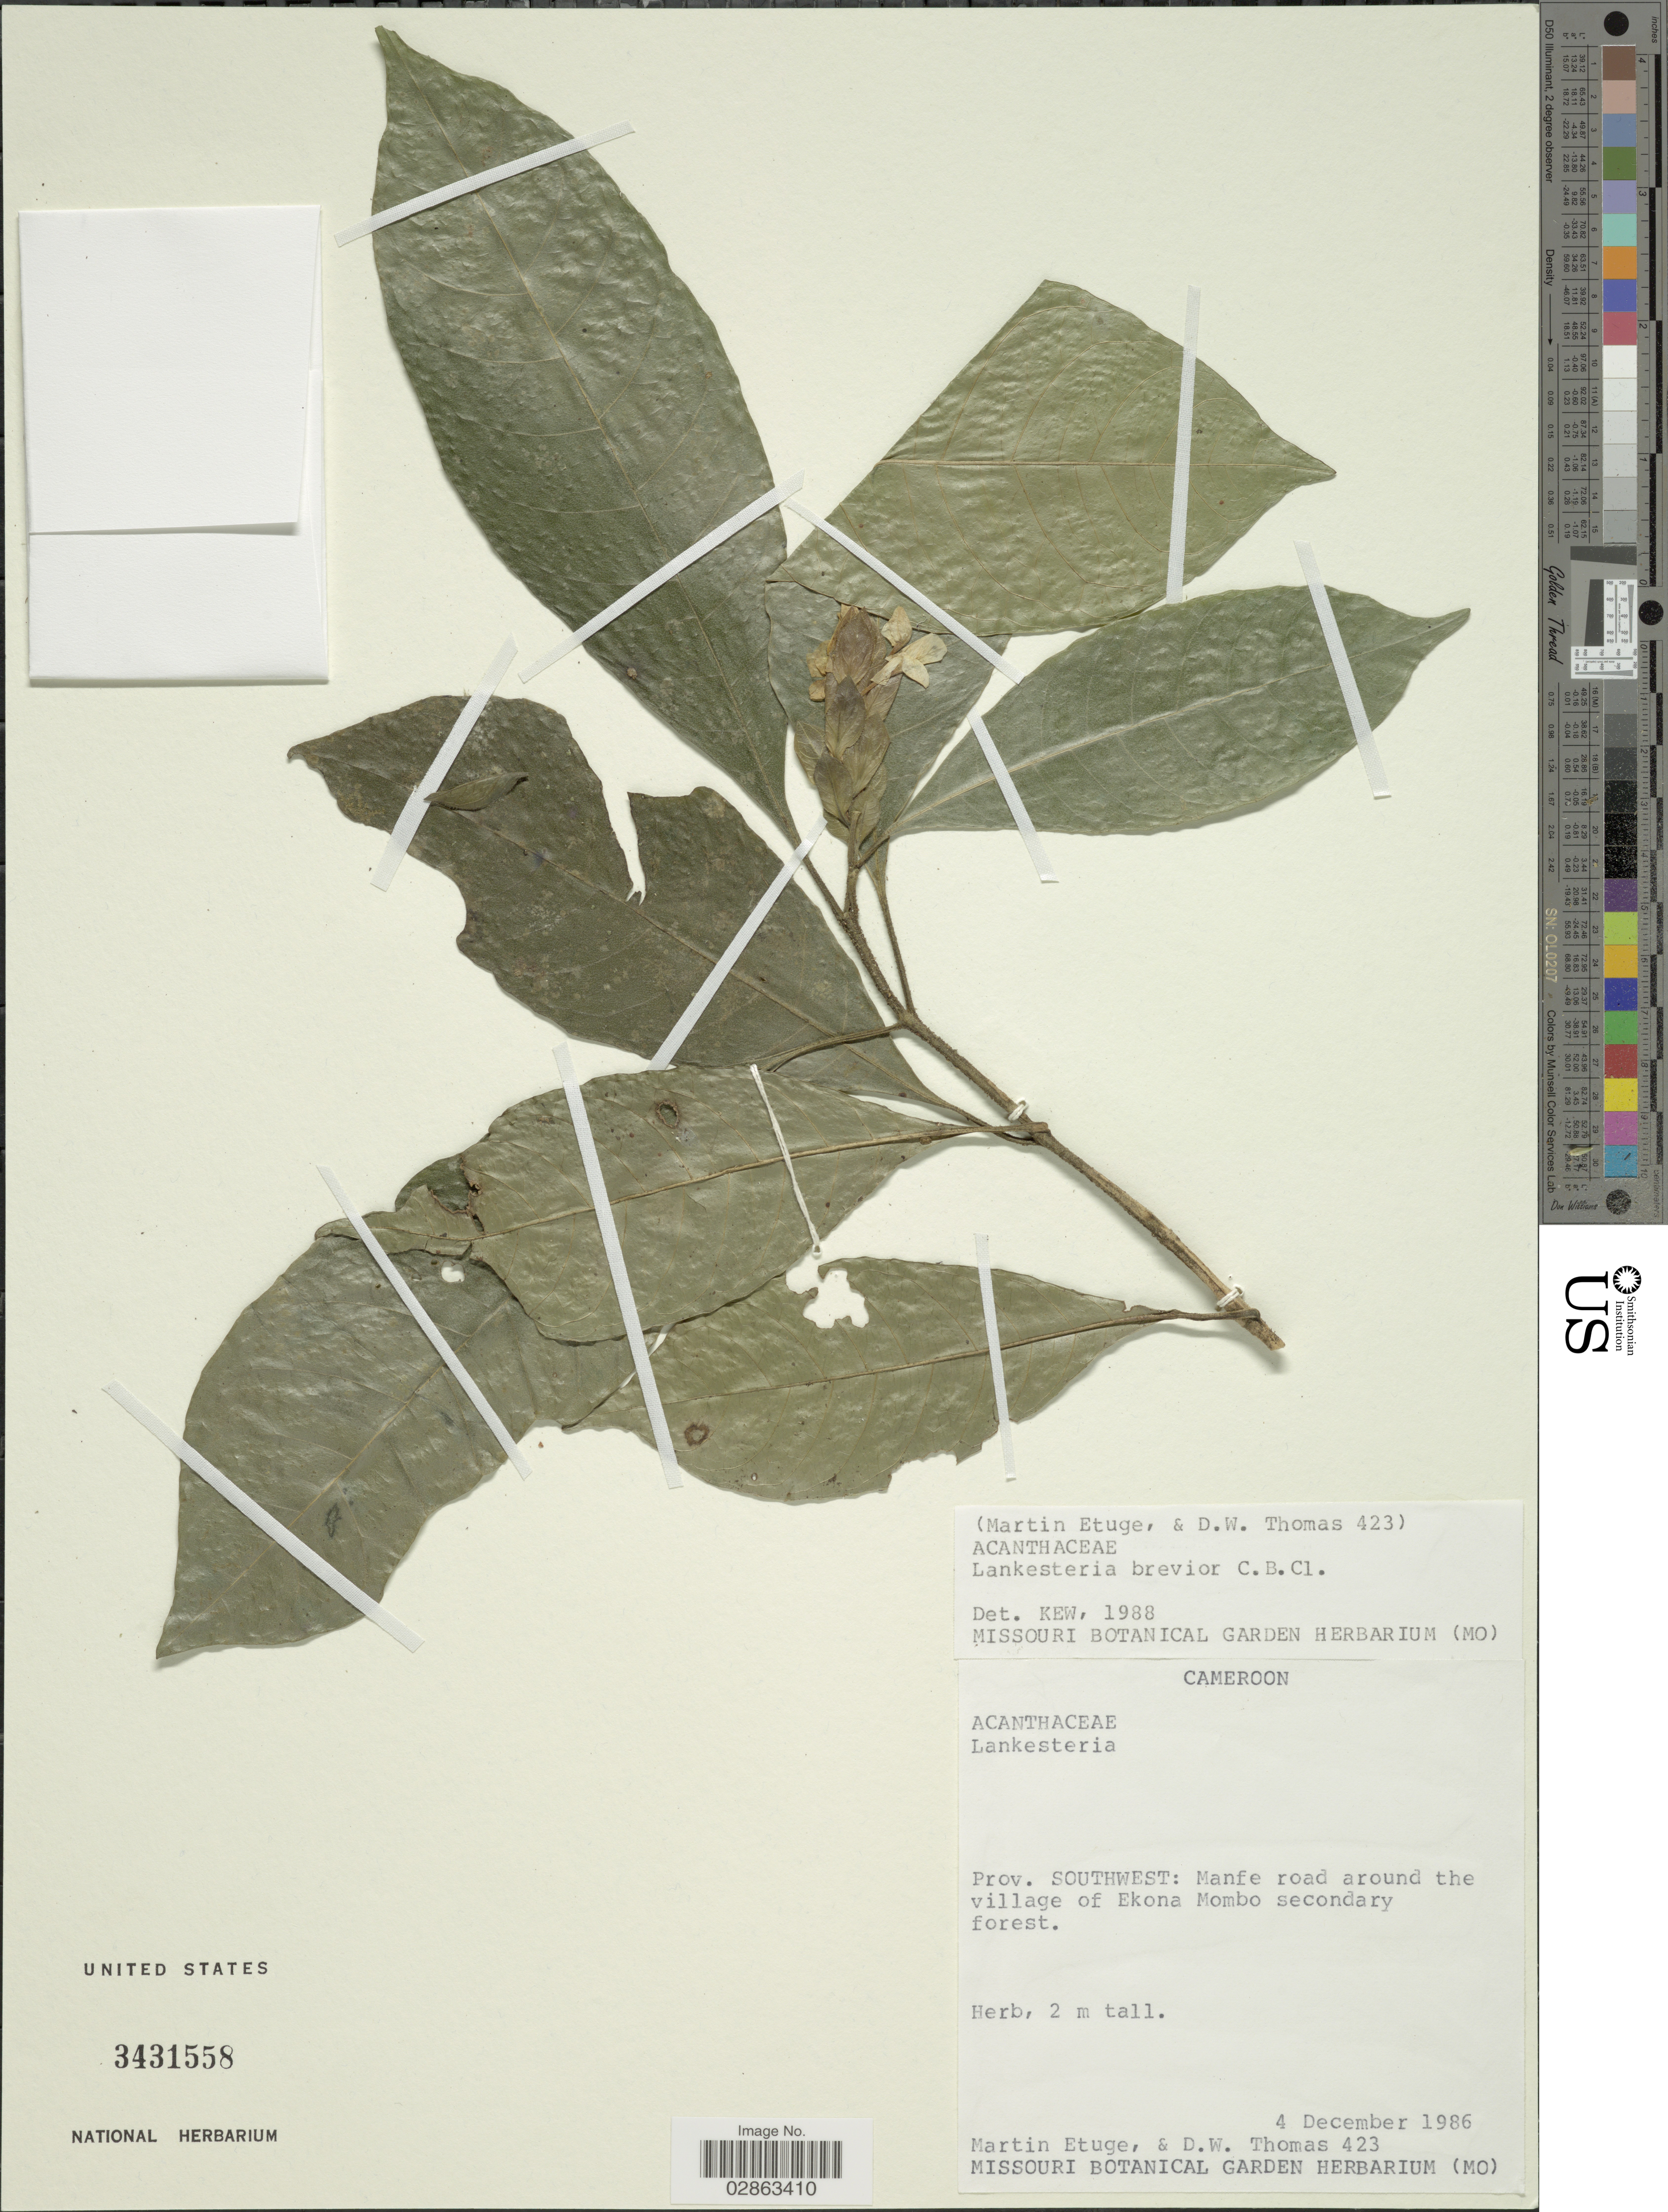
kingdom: Plantae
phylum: Tracheophyta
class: Magnoliopsida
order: Lamiales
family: Acanthaceae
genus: Lankesteria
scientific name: Lankesteria brevior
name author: C.B. Clarke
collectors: M. Etuge & D. W. Thomas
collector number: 423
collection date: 1986-12-04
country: Cameroon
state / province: Sud-Ouest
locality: Prov. Southwest: Manfe road around the village of Ekona Mombo secondary forest.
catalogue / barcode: US 3431558